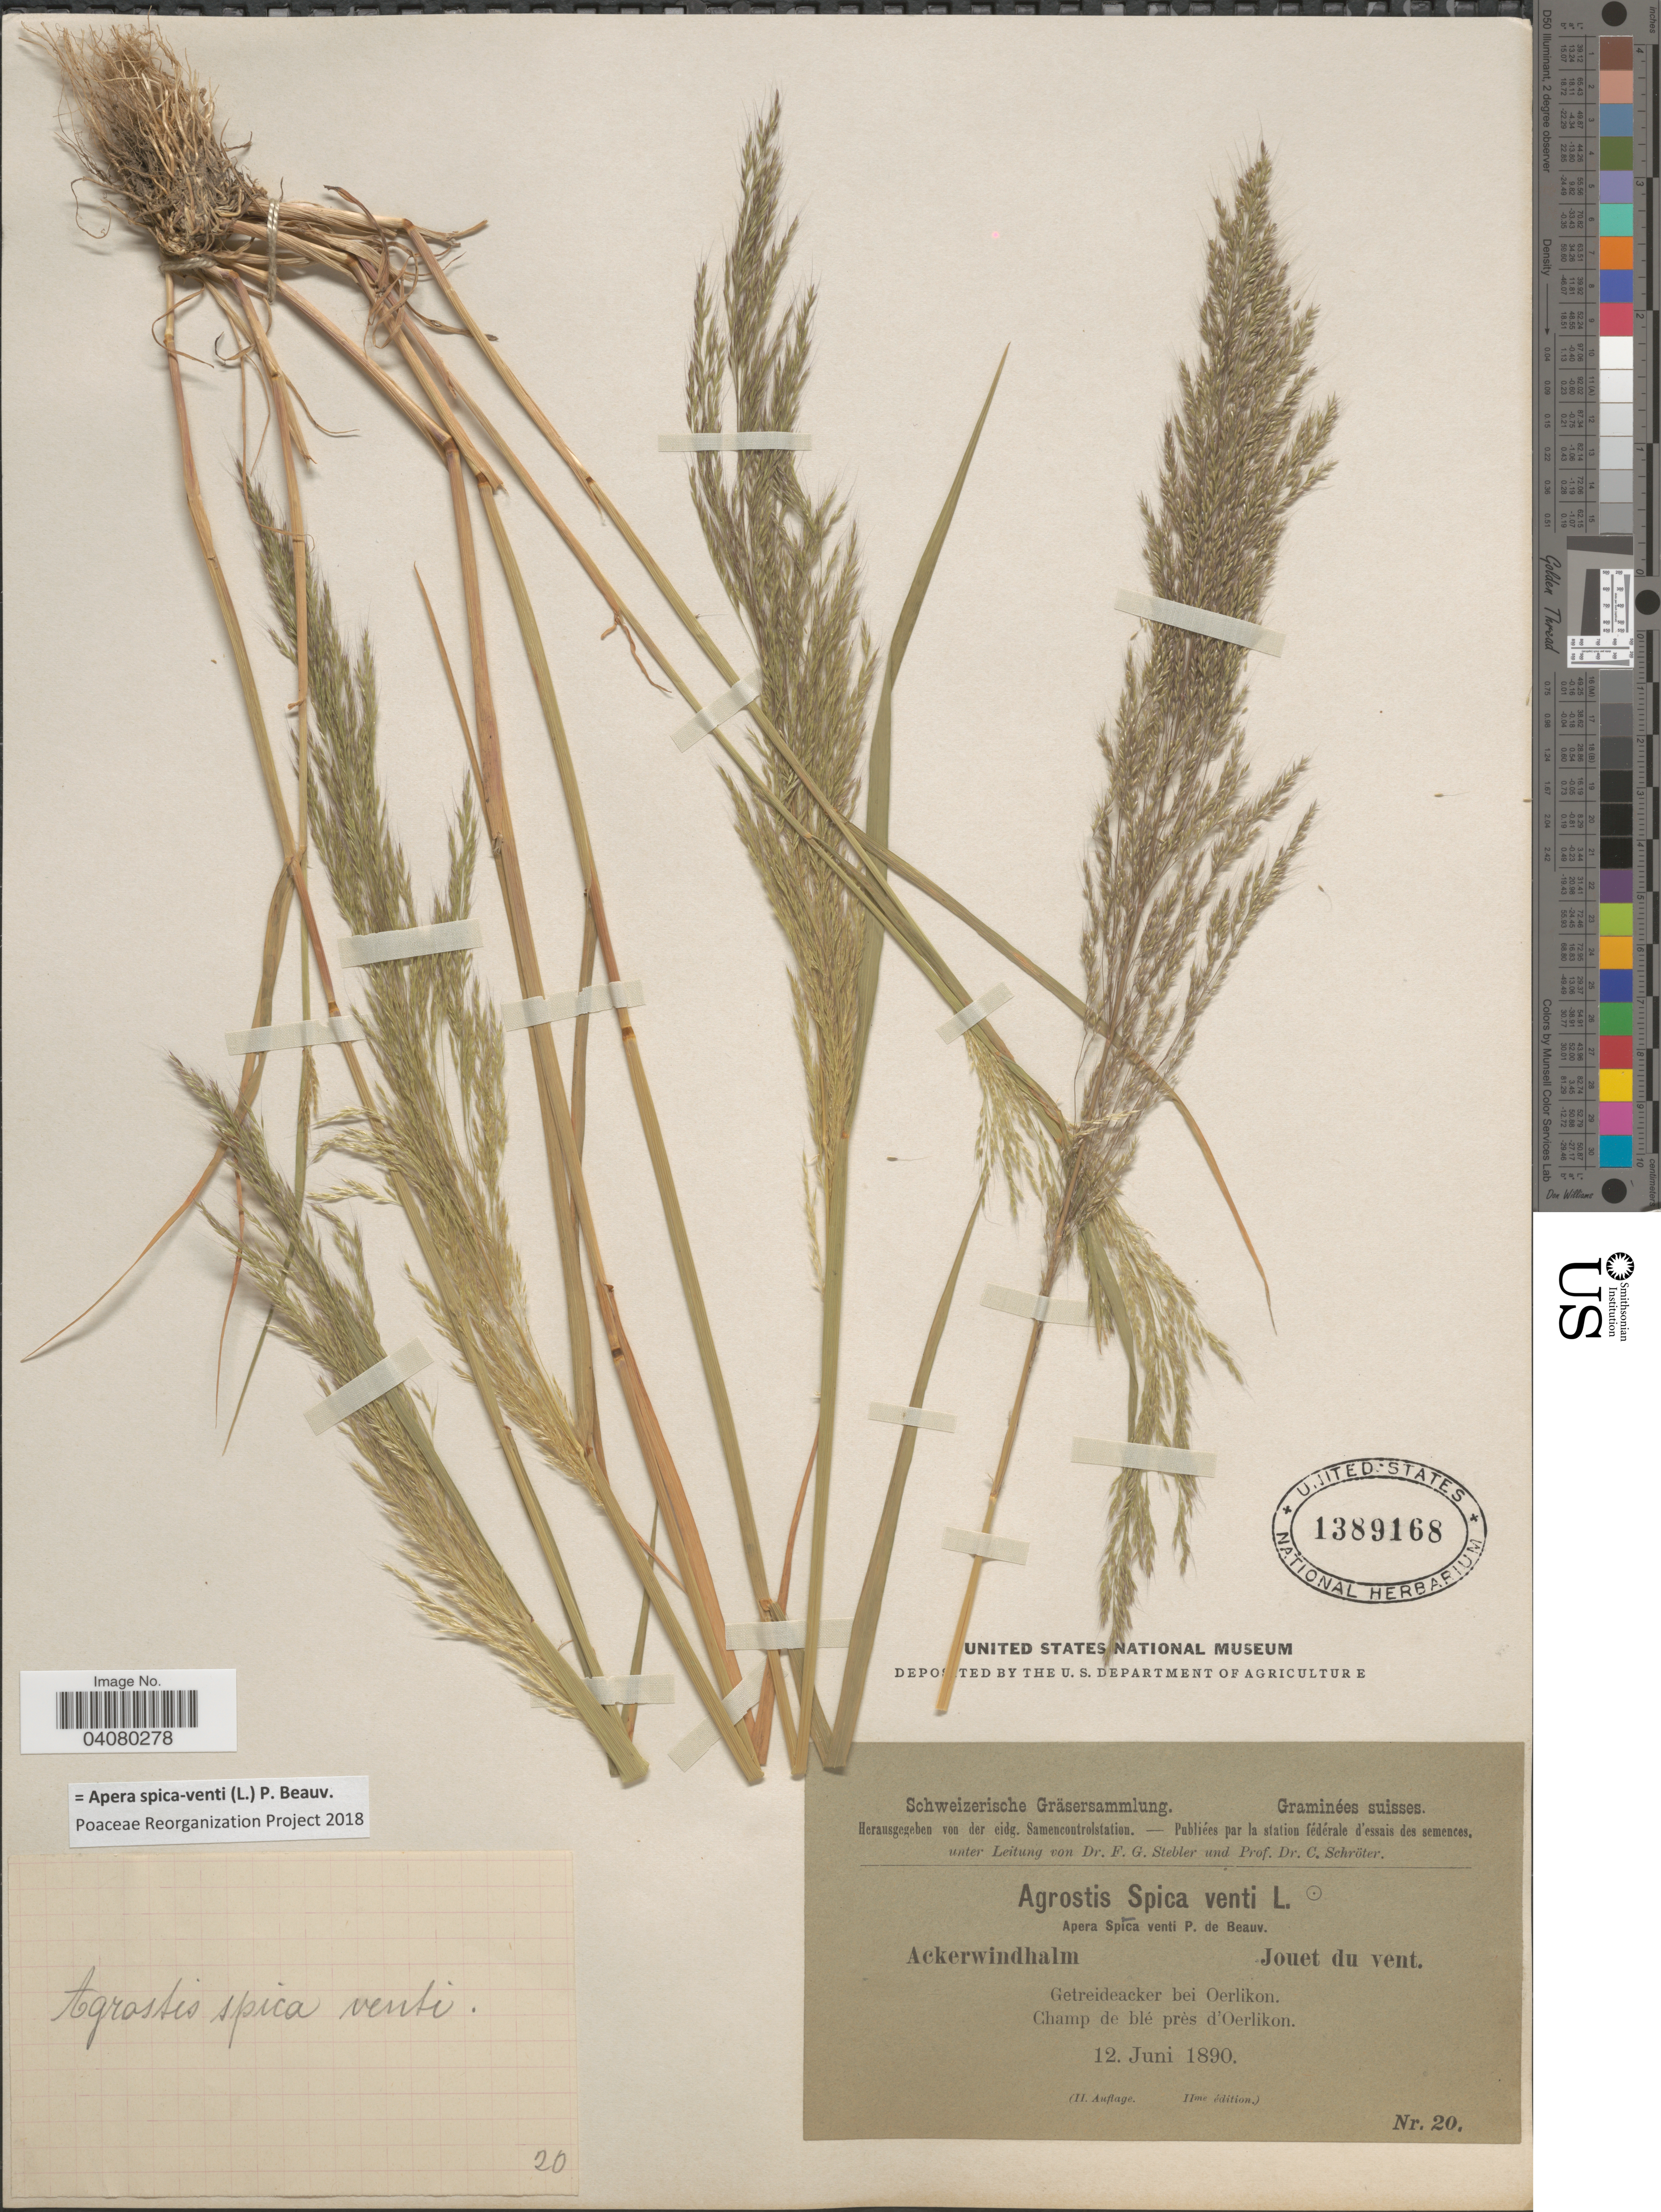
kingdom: Plantae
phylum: Tracheophyta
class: Liliopsida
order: Poales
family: Poaceae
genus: Apera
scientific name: Apera spica-venti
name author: (L.) P. Beauv.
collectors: Stebler, F.G. & Schröter, C.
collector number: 20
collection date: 1890-06-12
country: Switzerland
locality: Suisses. Getreideacker bei Oerlikon. Champ de blé près d'Oerlikon.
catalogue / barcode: US 1389168